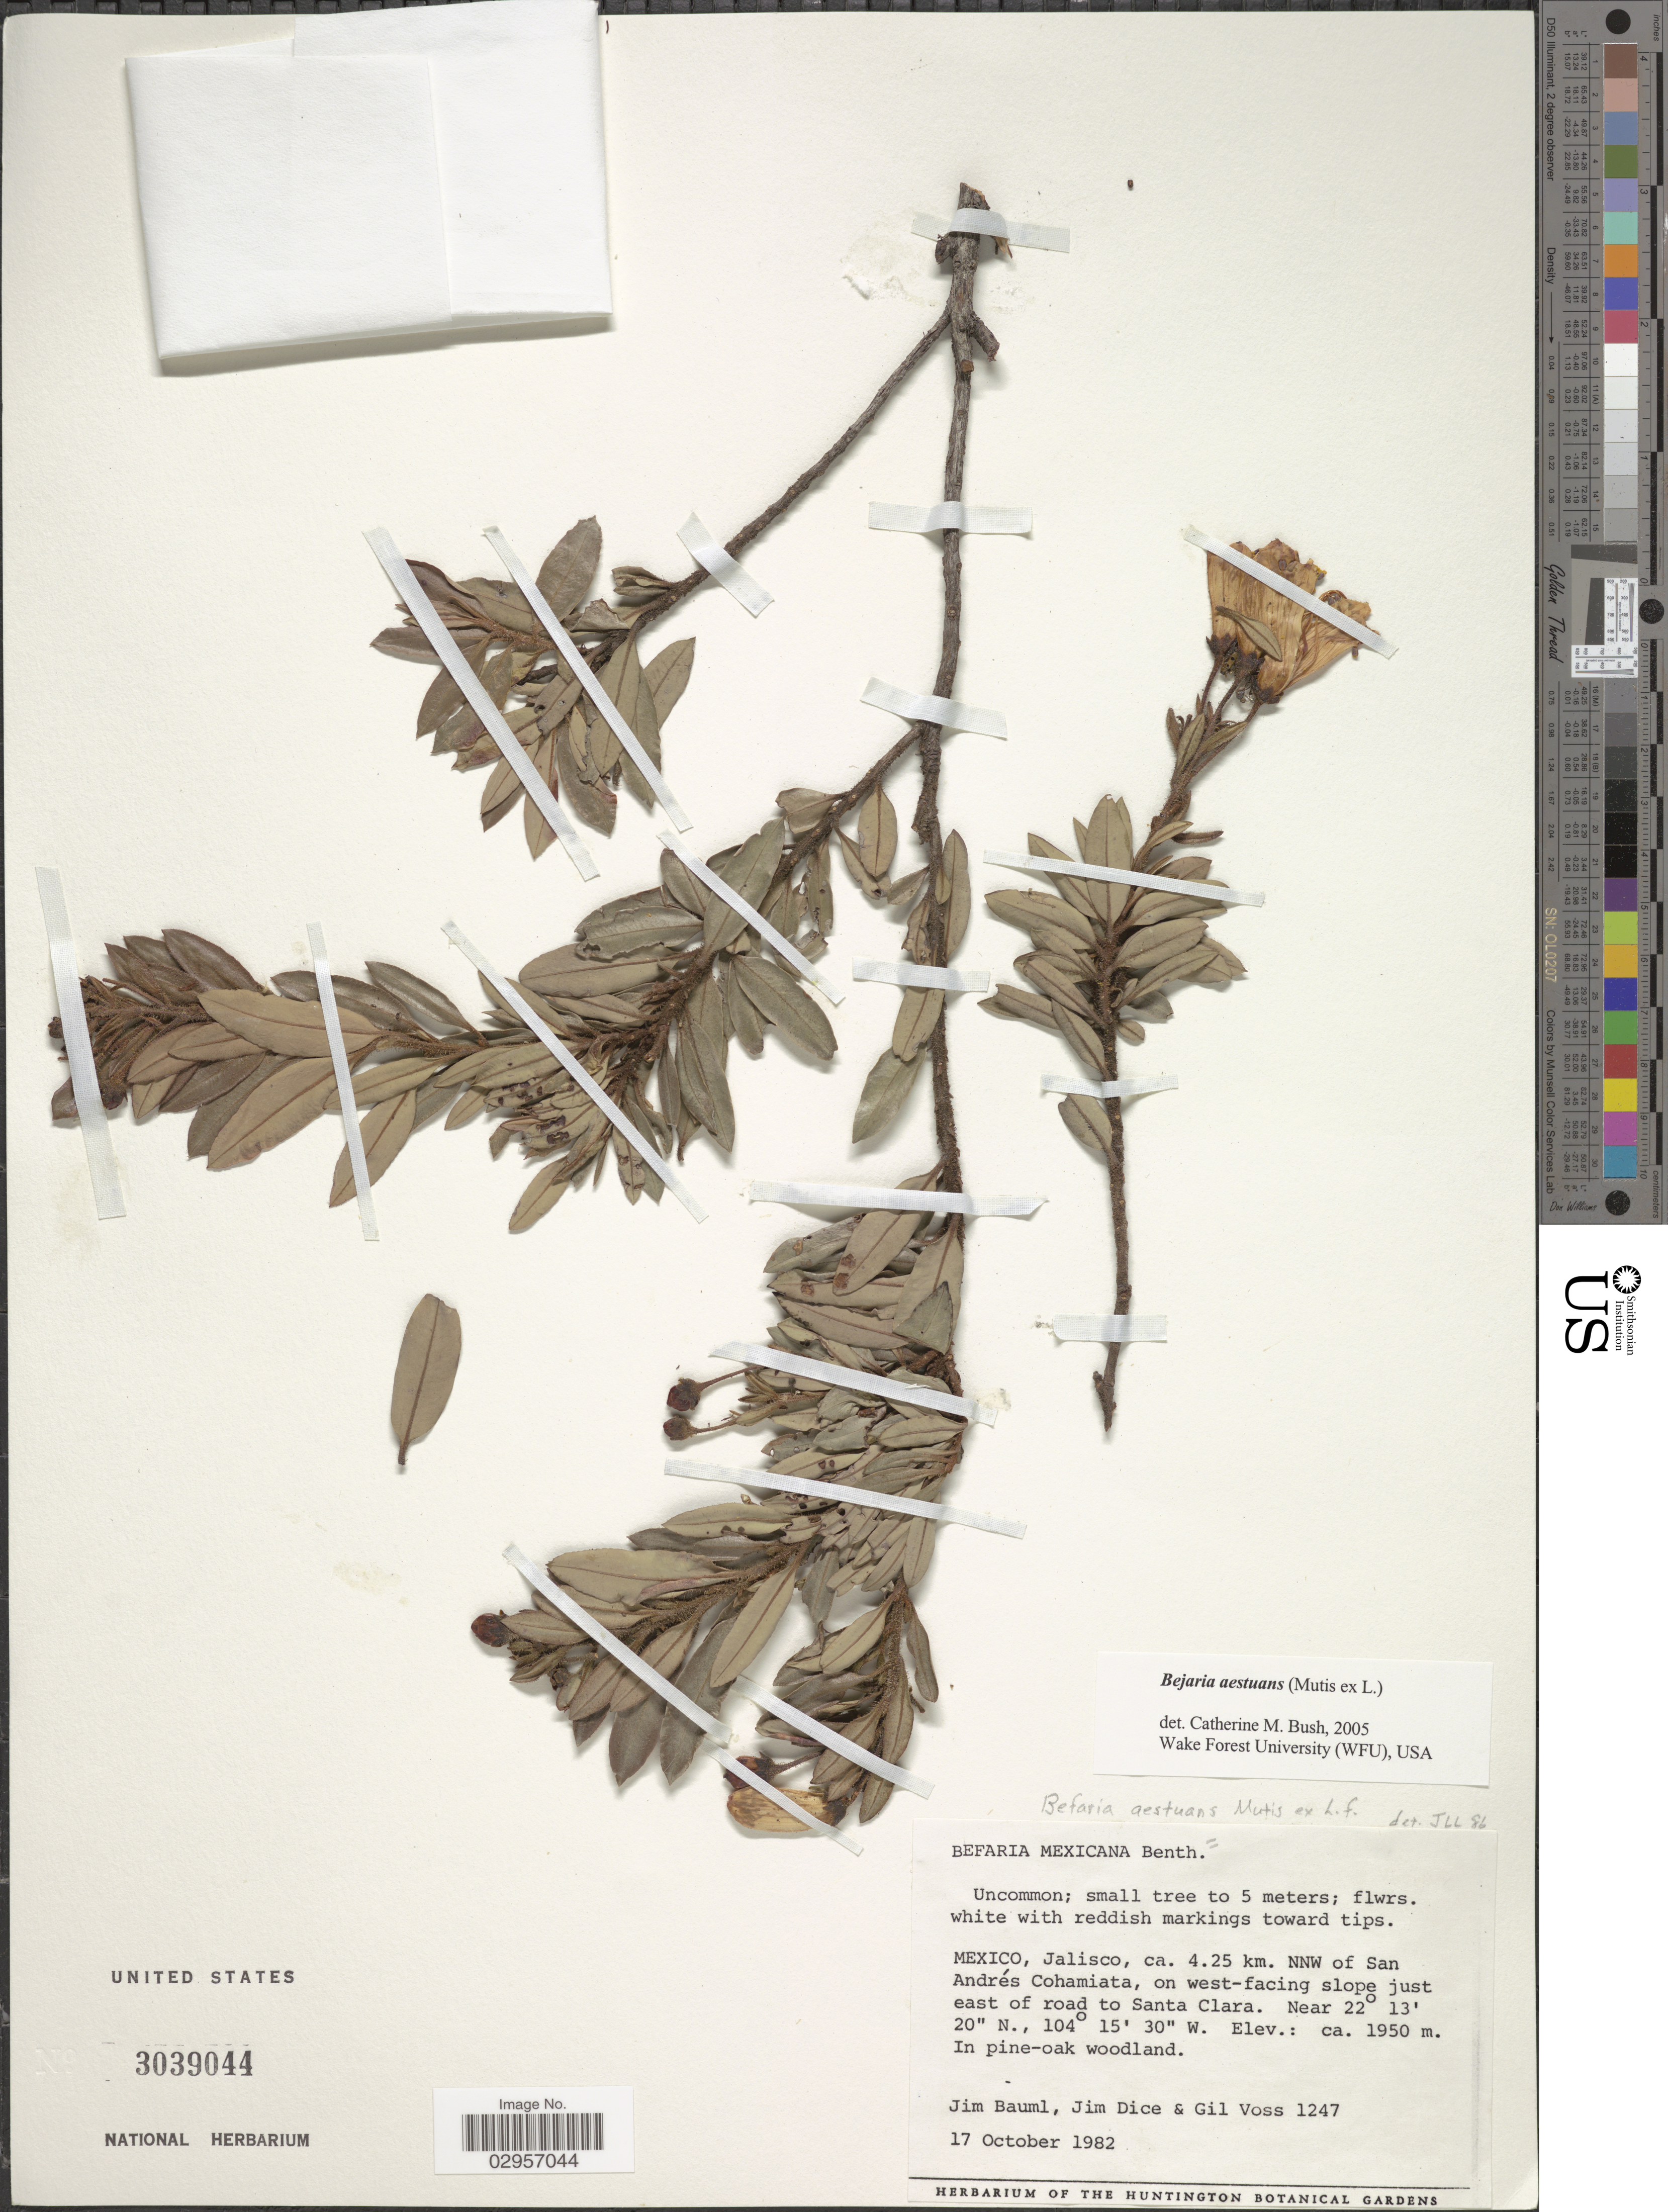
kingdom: Plantae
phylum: Tracheophyta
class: Magnoliopsida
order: Ericales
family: Ericaceae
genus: Befaria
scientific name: Befaria aestuans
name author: Mutis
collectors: J. Bauml, J. Dice & G. Voss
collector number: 1247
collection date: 1982-10-17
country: Mexico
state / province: Jalisco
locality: Ca. 4.25 km. NNW of San Andrés Cohamiata, on west-facing slopes just east of road to Santa Clara.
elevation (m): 1950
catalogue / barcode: US 3039044